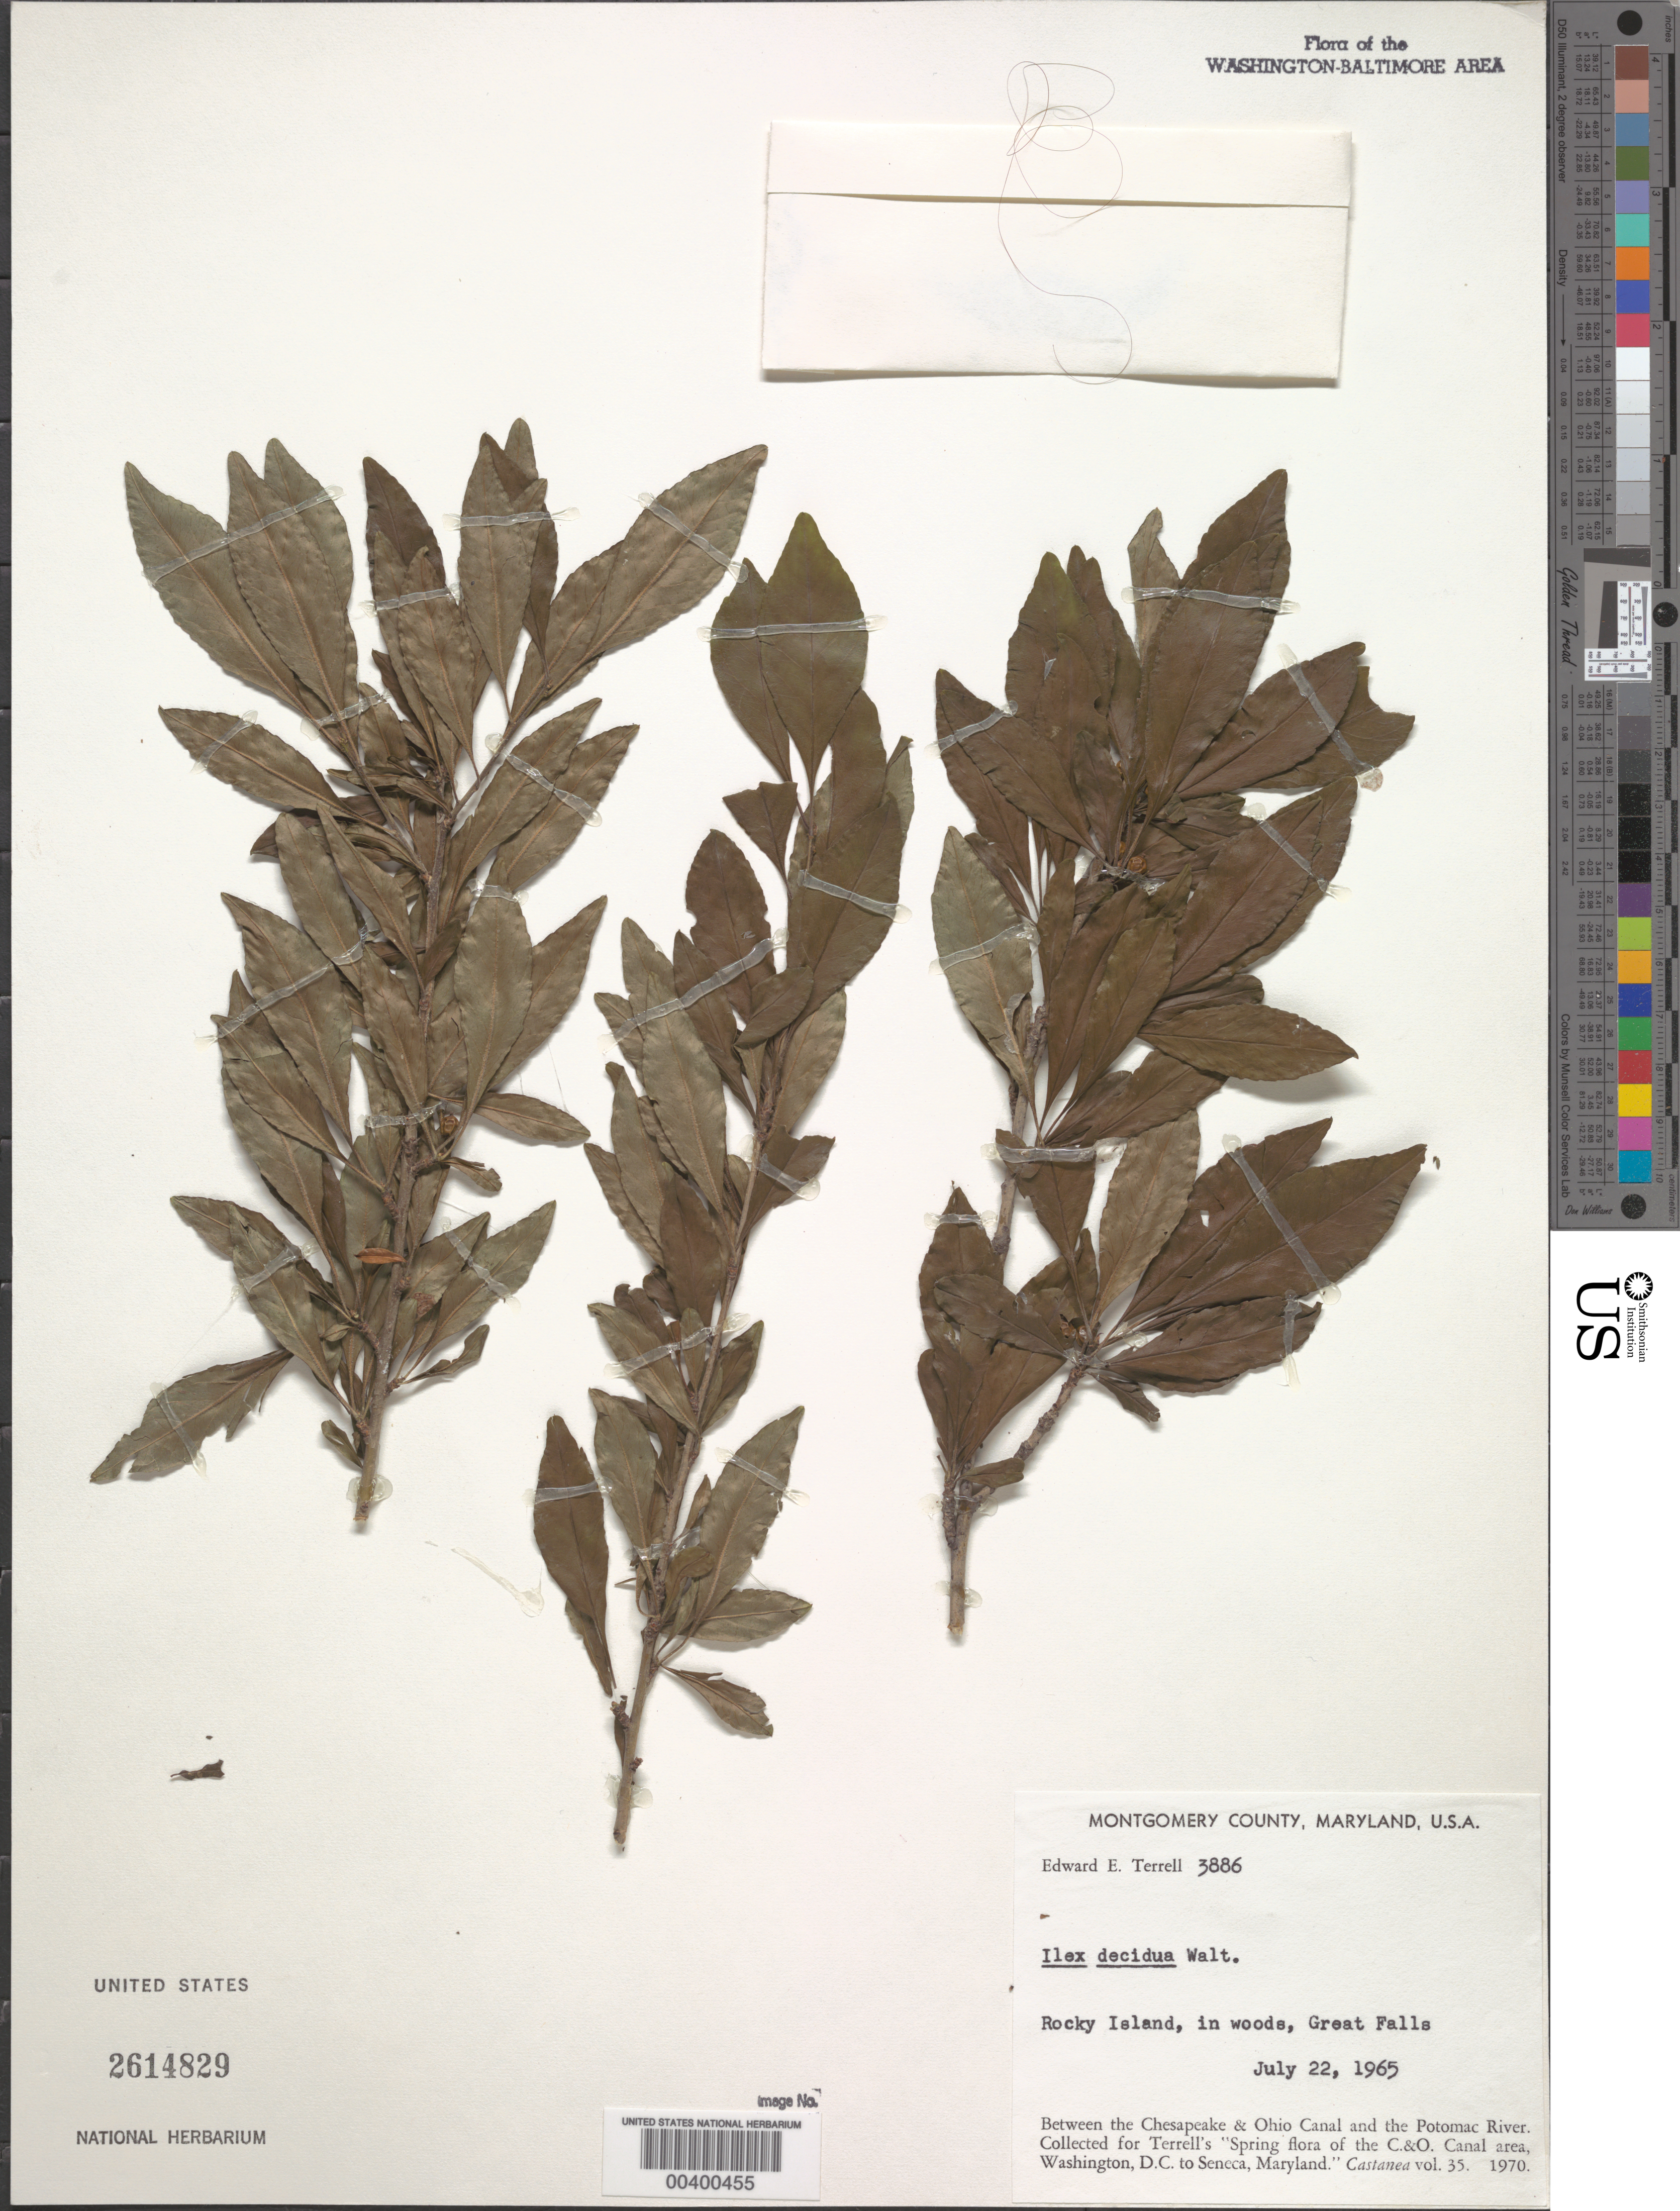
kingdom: Plantae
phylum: Tracheophyta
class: Magnoliopsida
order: Aquifoliales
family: Aquifoliaceae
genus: Ilex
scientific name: Ilex decidua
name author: Walter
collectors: E. E. Terrell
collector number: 3886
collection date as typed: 22 Jul 1965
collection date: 1965-07-22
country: United States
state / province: Maryland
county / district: Montgomery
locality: Rock Island, Great Falls C. & O. Canal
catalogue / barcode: US 2614829